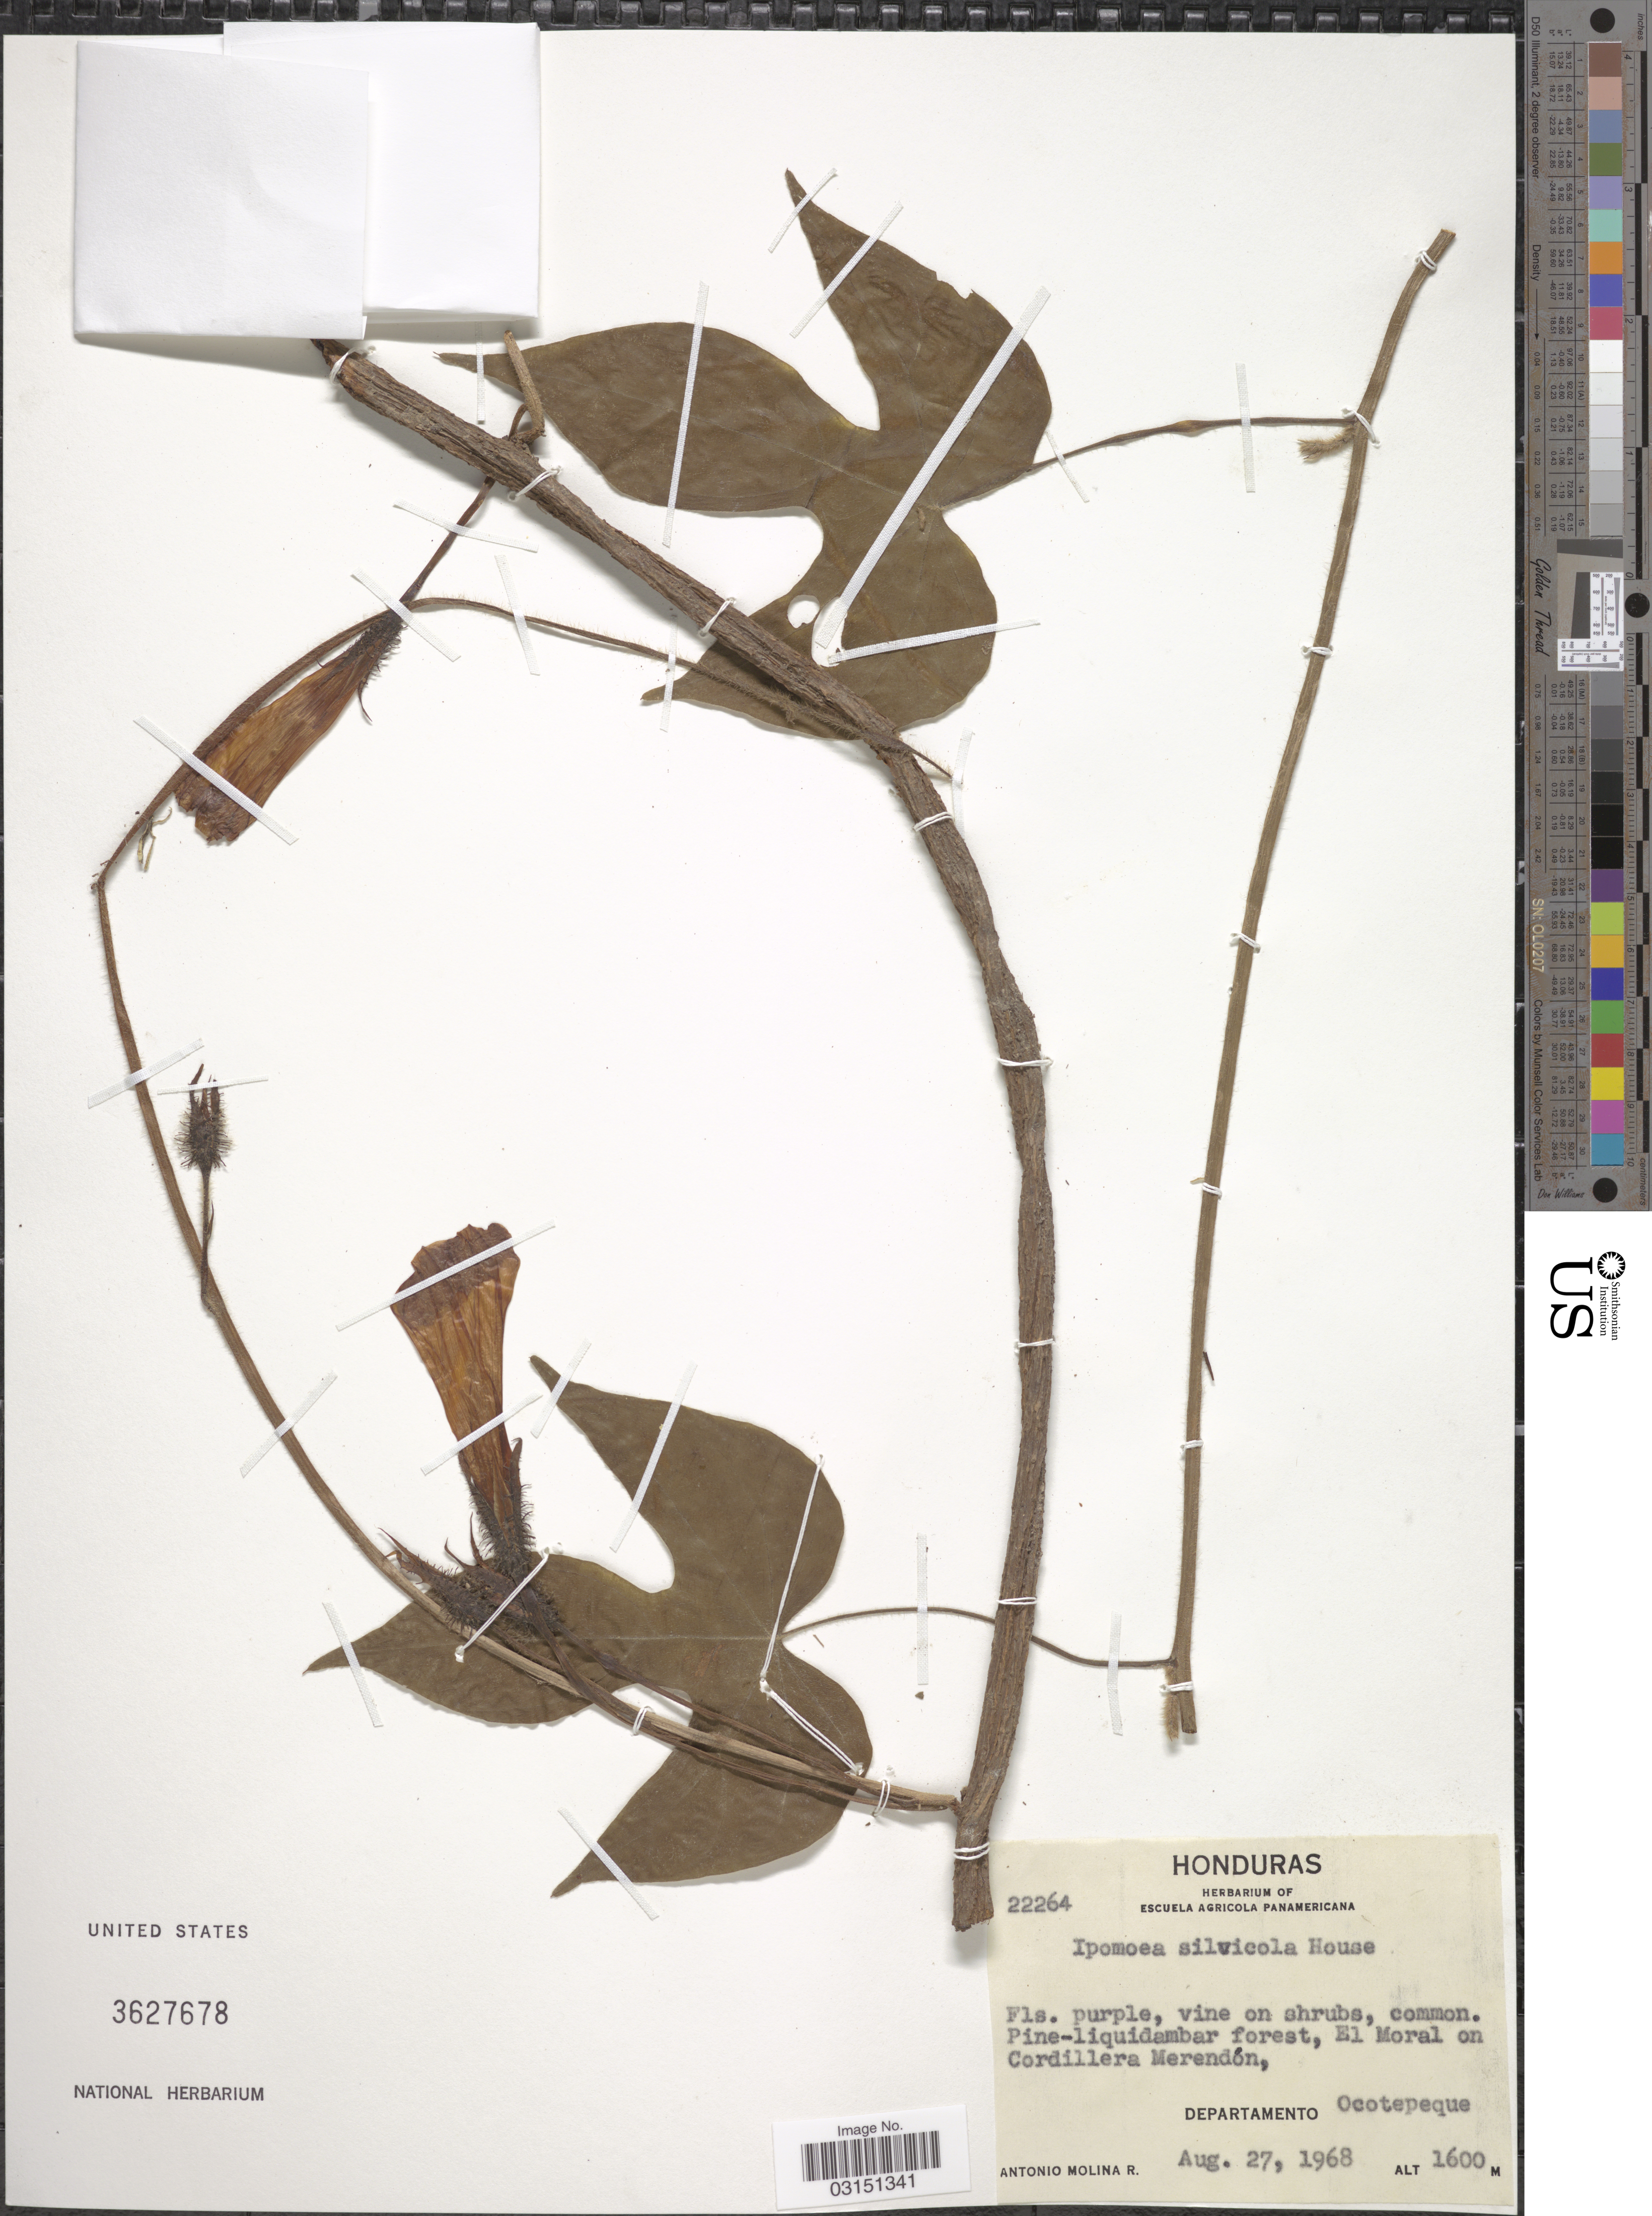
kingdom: Plantae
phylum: Tracheophyta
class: Magnoliopsida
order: Solanales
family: Convolvulaceae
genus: Ipomoea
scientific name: Ipomoea silvicola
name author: House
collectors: A. Molina R.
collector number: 22264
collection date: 1968-08-27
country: Honduras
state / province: Ocotepeque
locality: El Moral on Cordillera Merendón, Departamento Ocotepeque.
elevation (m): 1600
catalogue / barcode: US 3627678